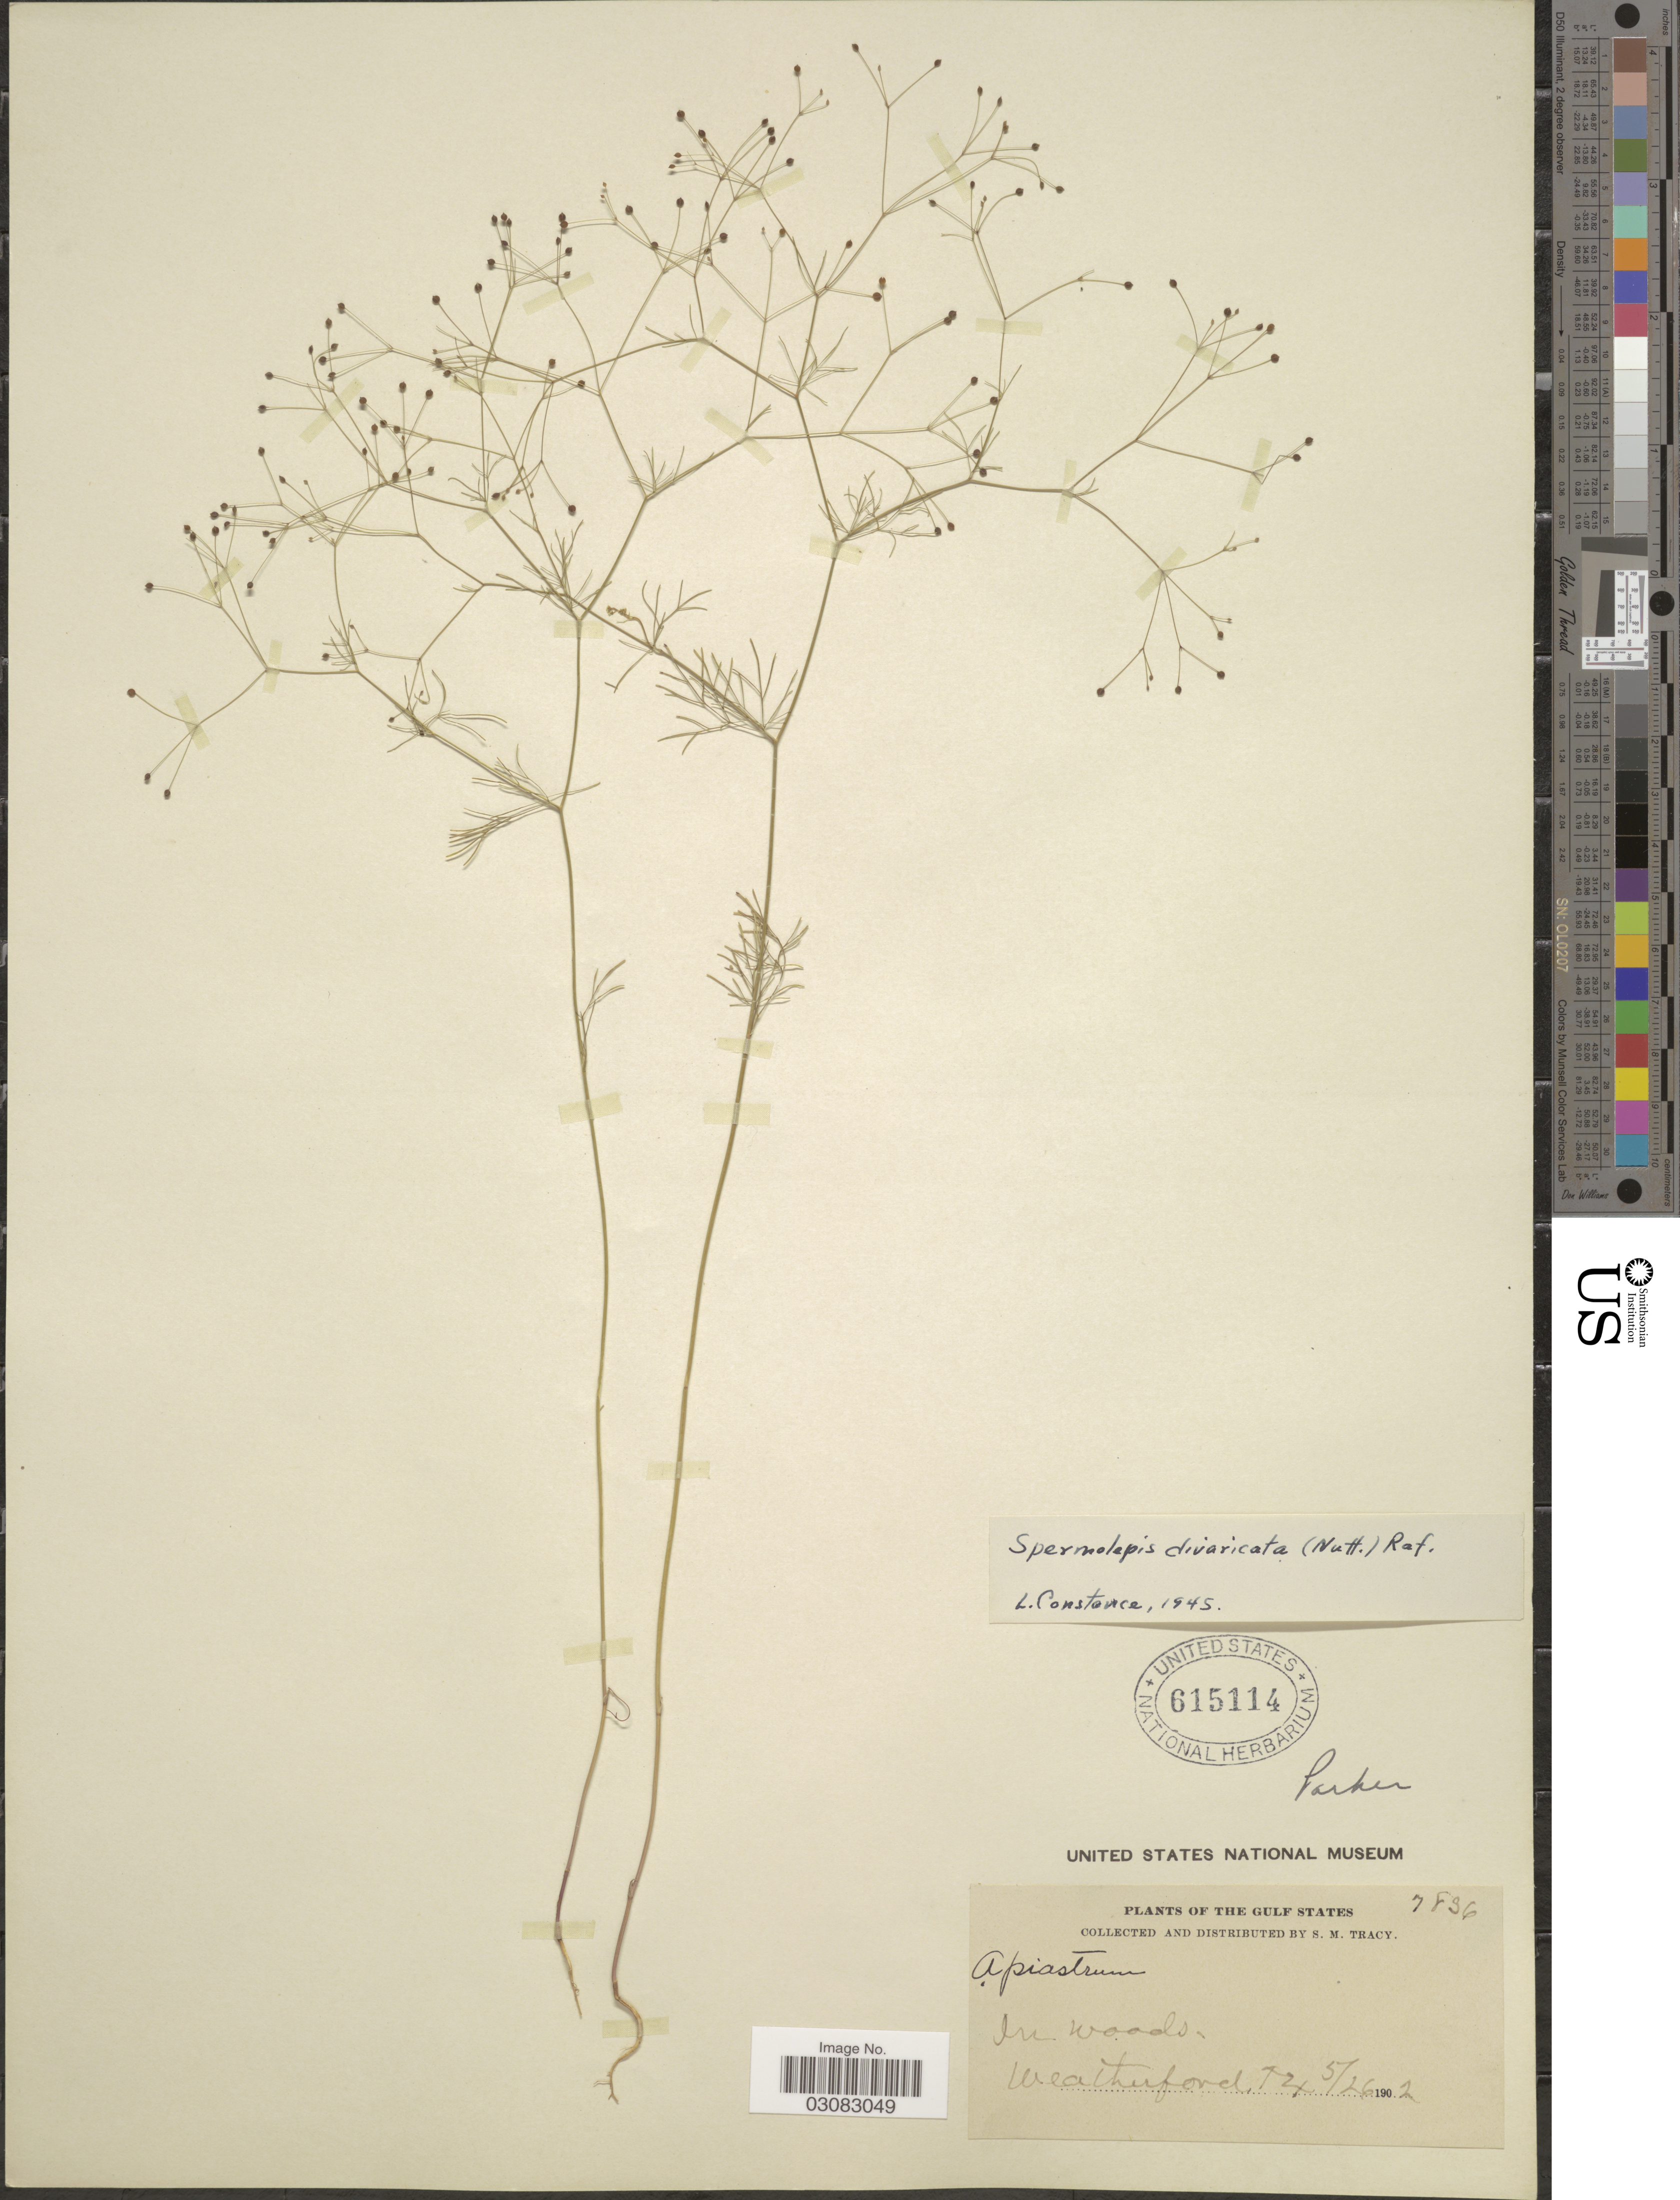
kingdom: Plantae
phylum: Tracheophyta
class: Magnoliopsida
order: Apiales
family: Apiaceae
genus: Spermolepis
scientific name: Spermolepis divaricata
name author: (Walter) Raf.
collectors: S. M. Tracy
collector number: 7836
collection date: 1902-05-26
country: United States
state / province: Texas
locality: The Gulf States, Weatherford.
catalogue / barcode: US 615114